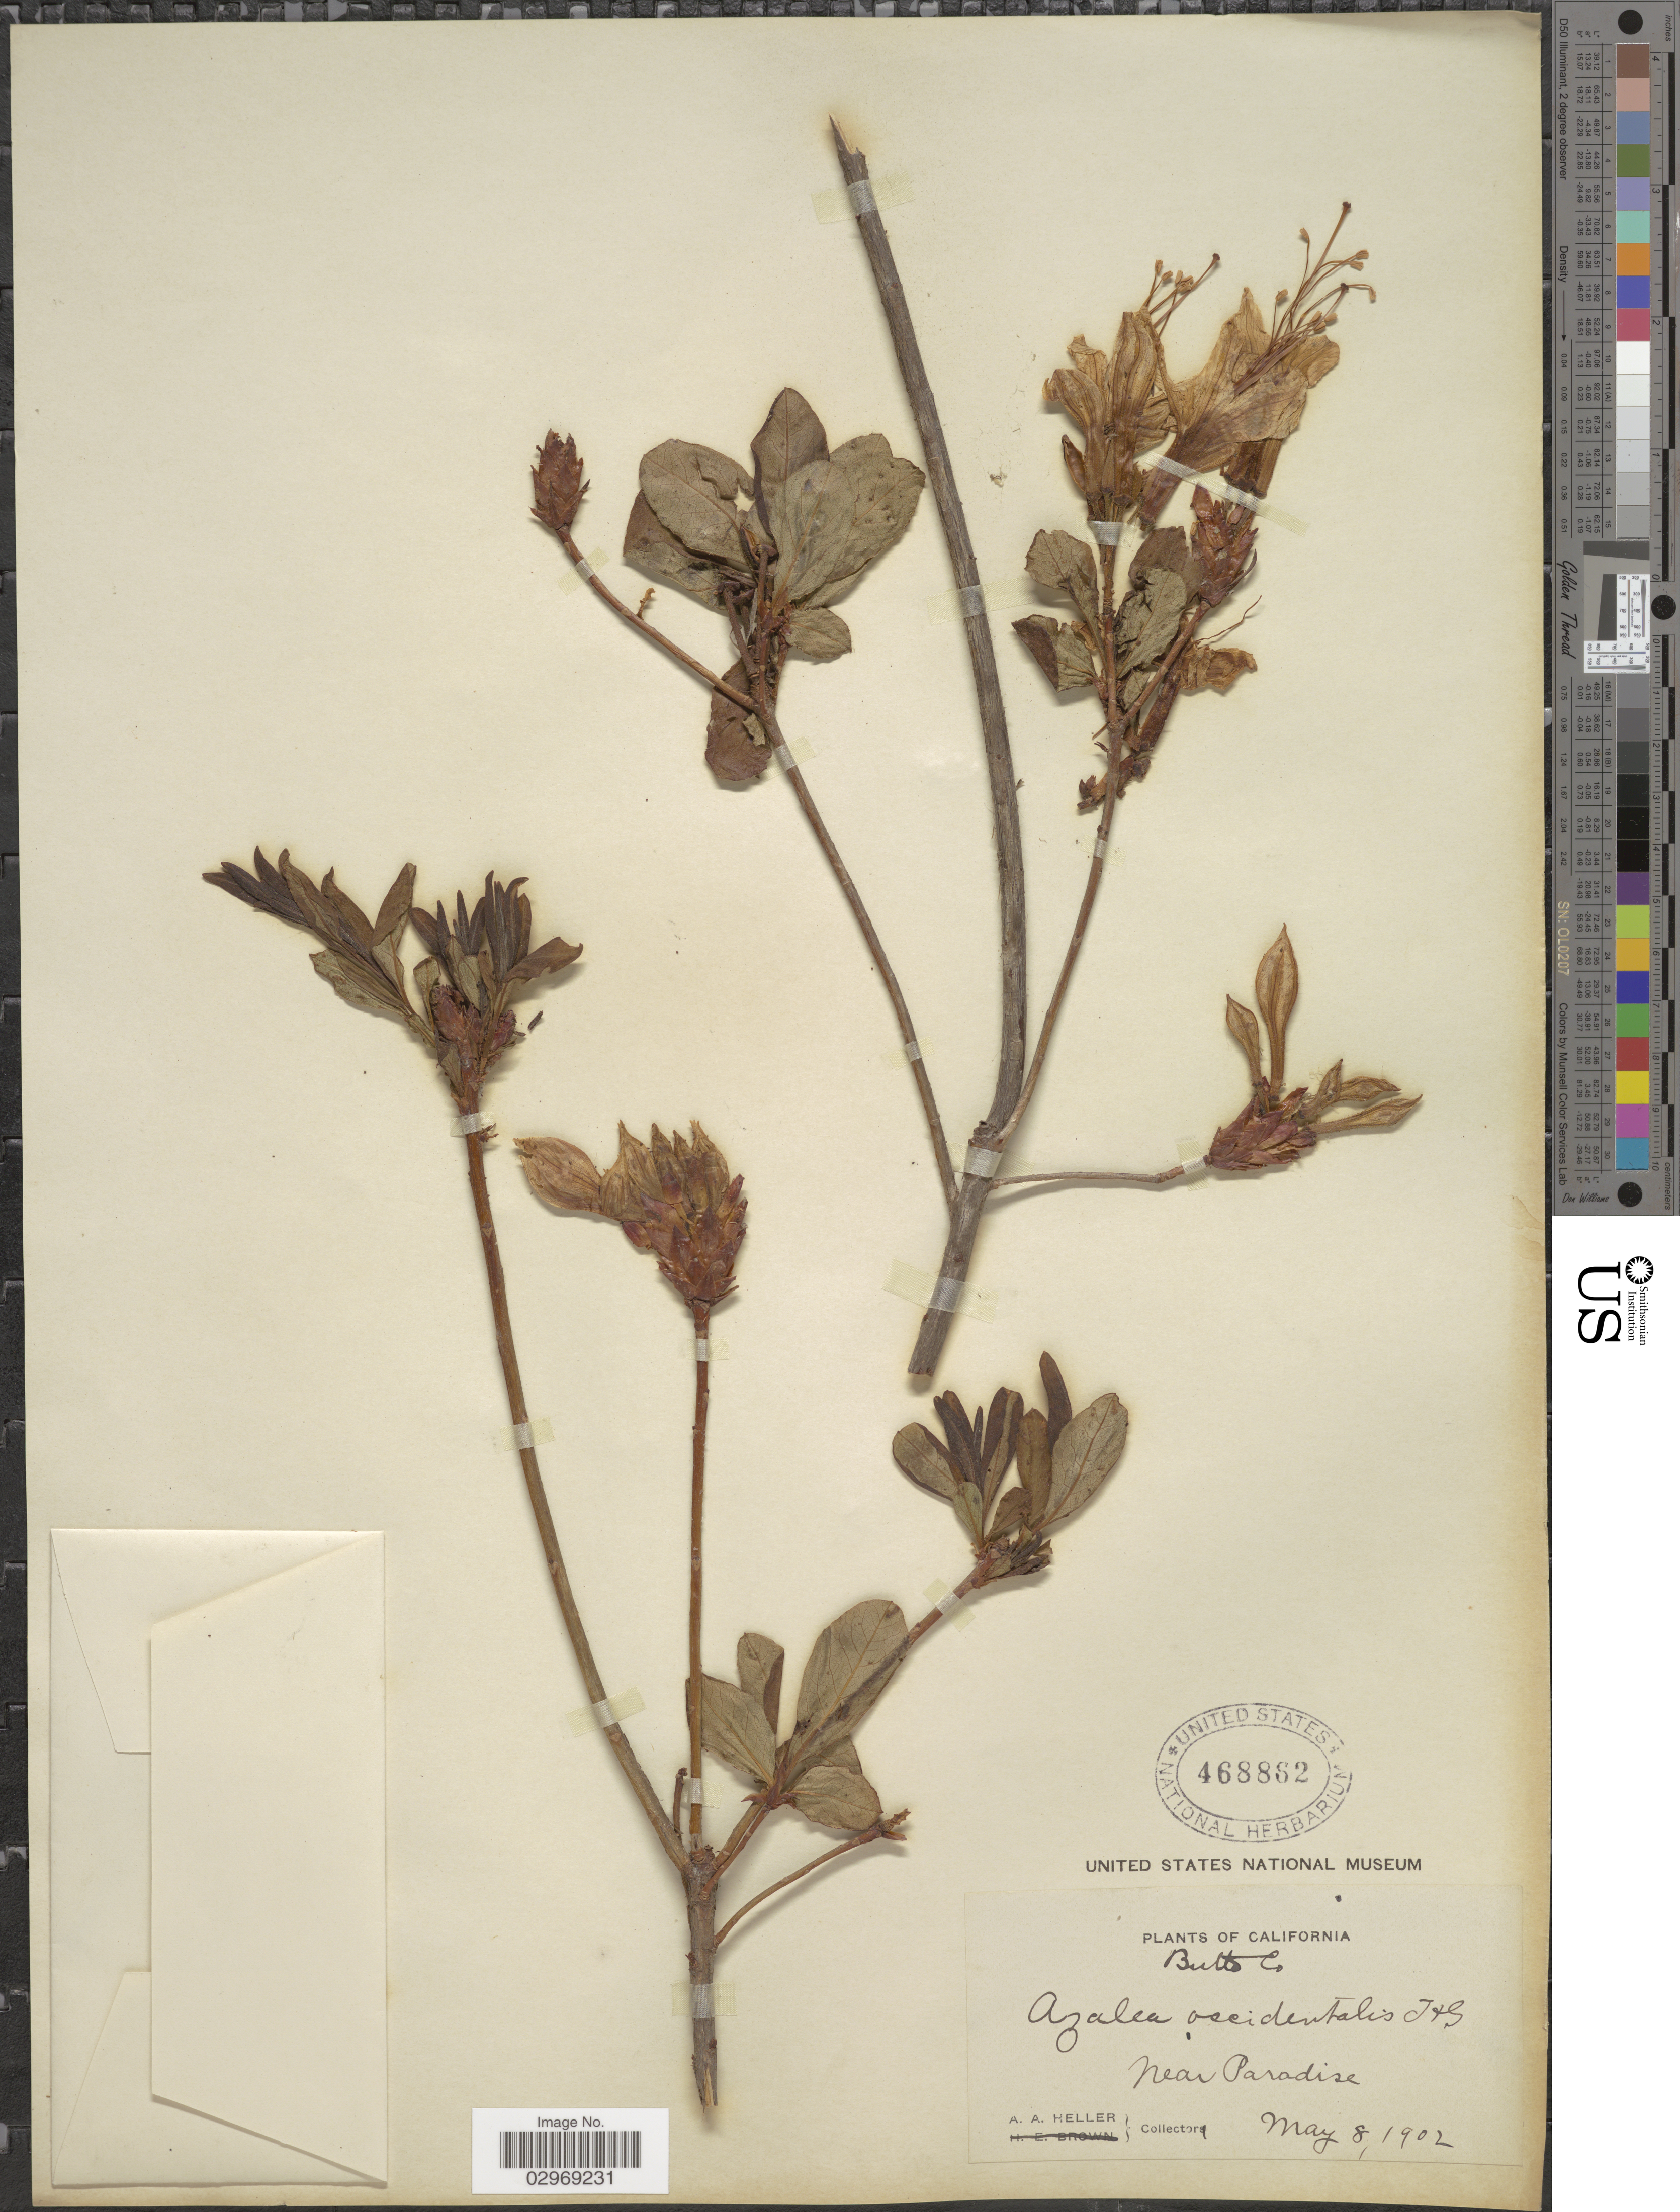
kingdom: Plantae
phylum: Tracheophyta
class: Magnoliopsida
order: Ericales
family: Ericaceae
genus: Rhododendron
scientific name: Rhododendron floccigerum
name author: Franch.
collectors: A. A. Heller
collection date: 1902-05-08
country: United States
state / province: California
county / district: Butte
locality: Butte Co., near Paradise.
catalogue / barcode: US 468862